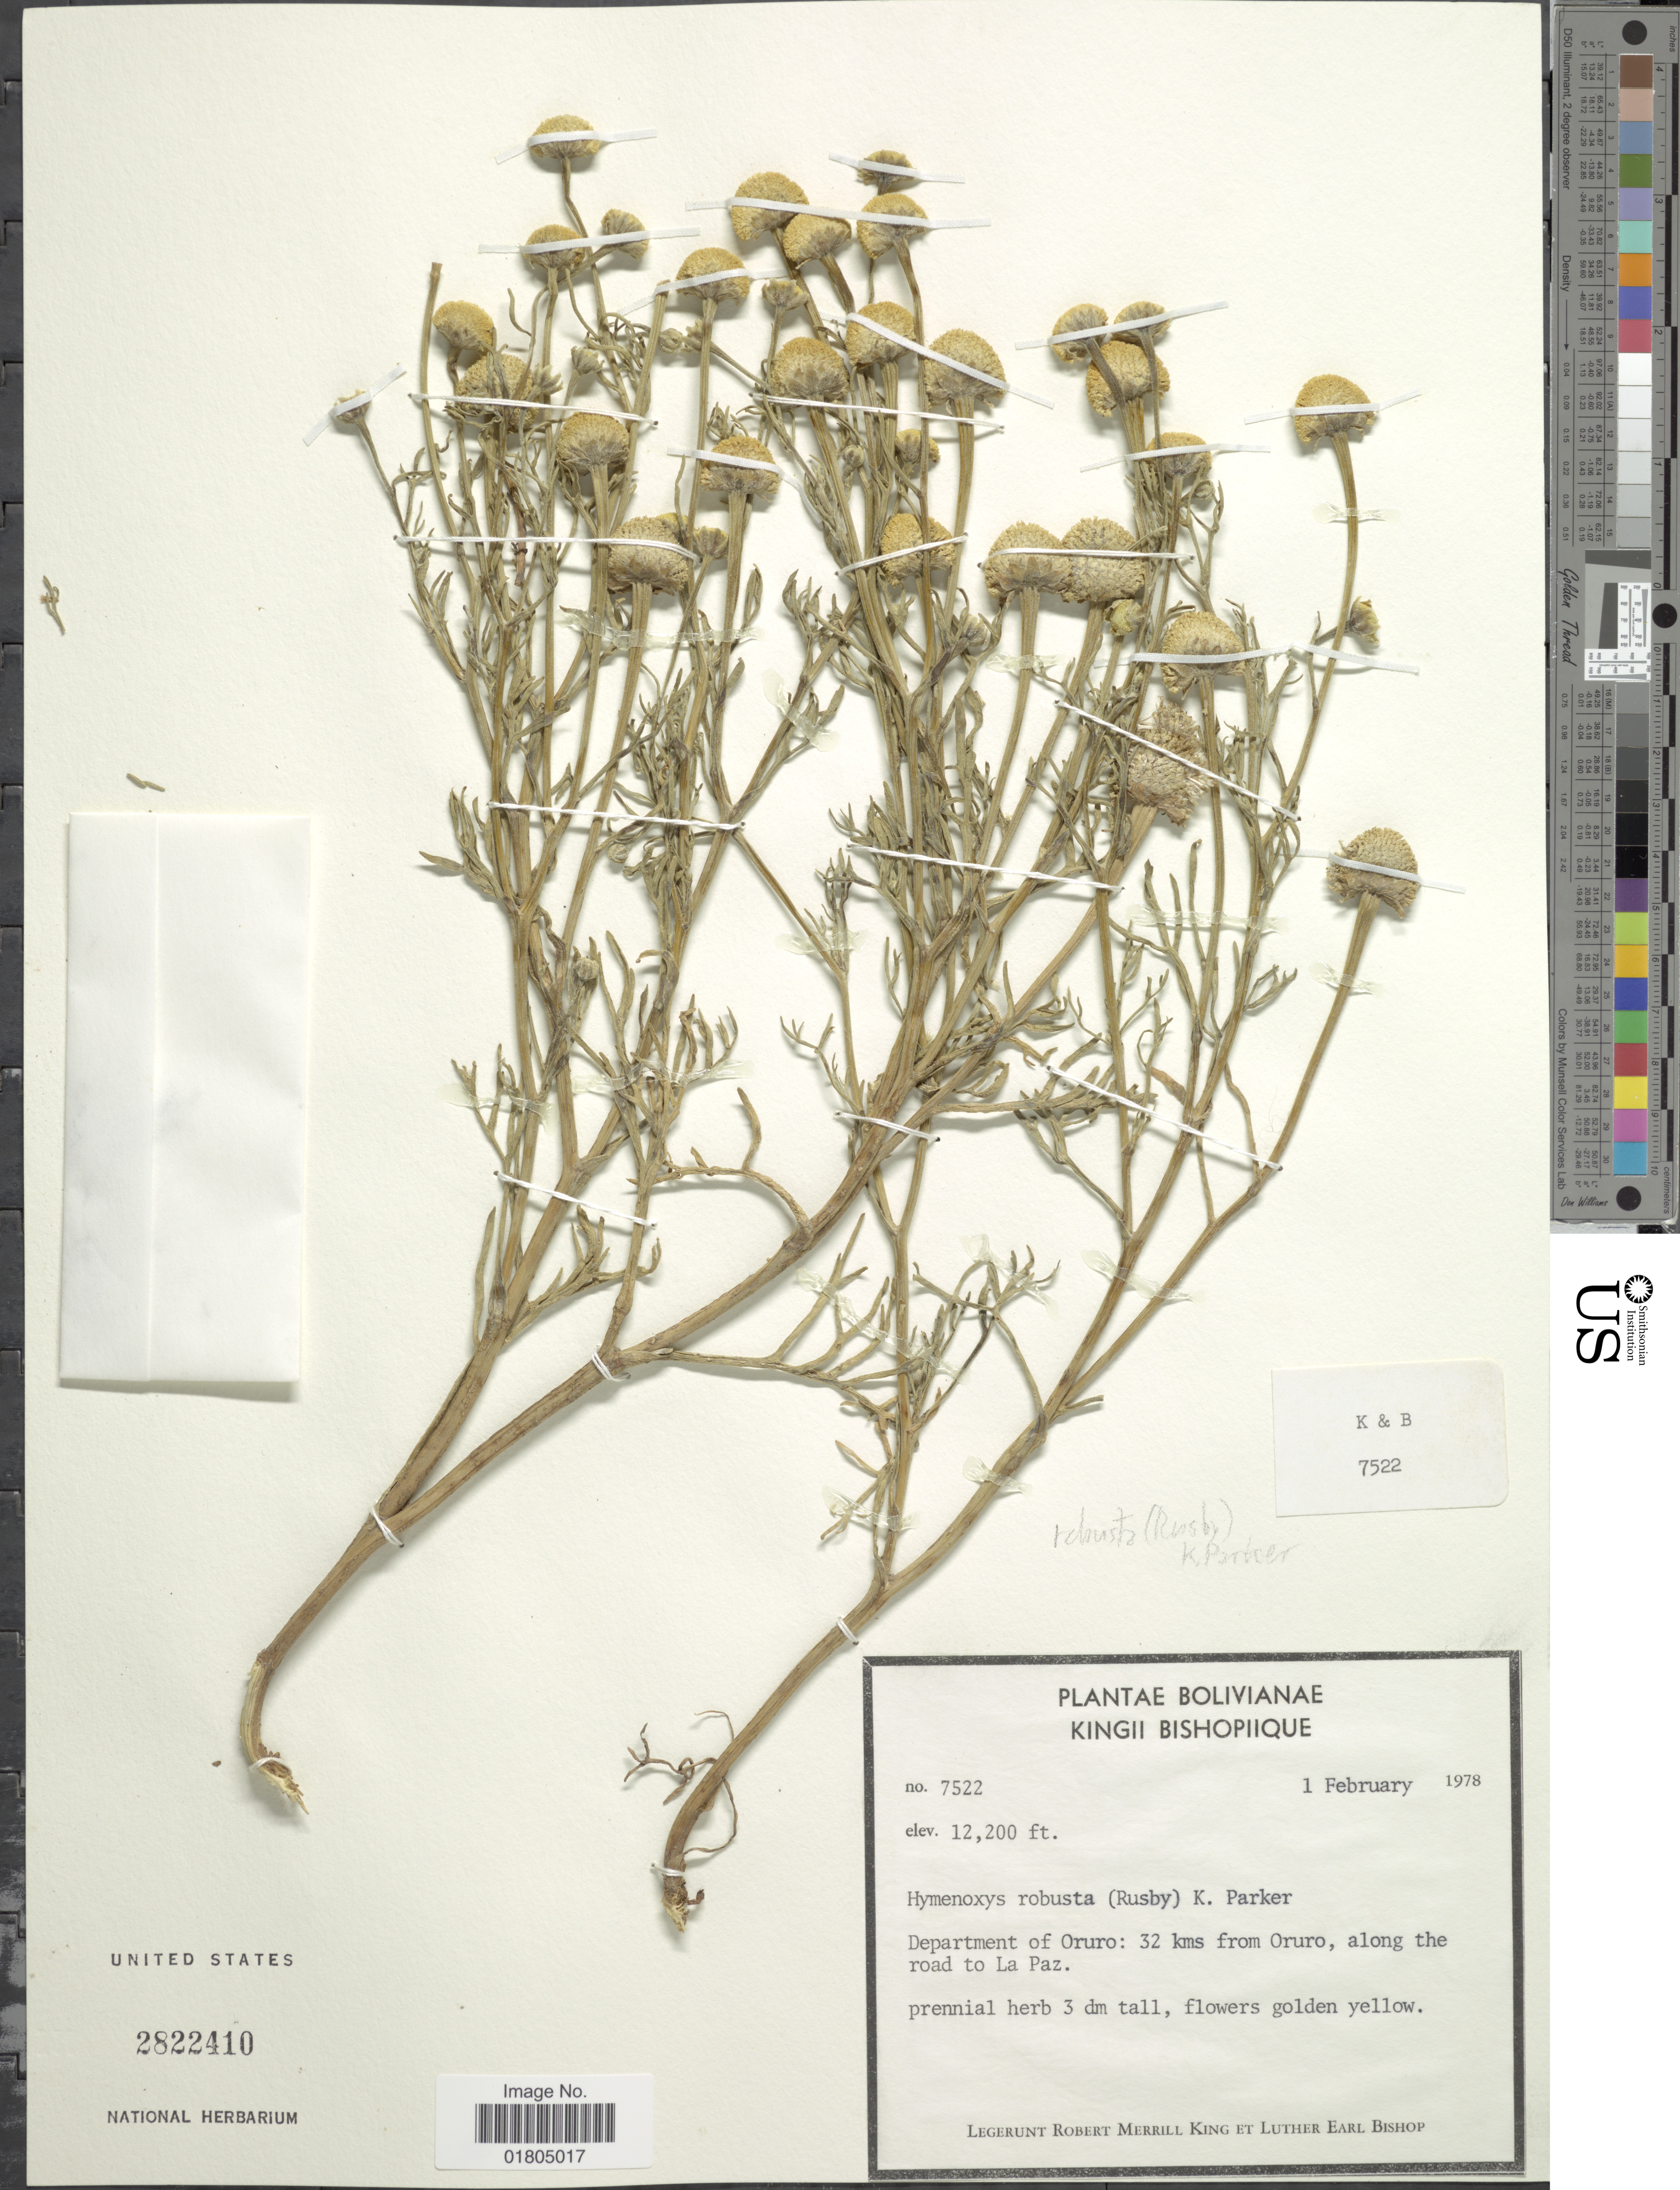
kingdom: Plantae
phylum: Tracheophyta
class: Magnoliopsida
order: Asterales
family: Asteraceae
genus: Hymenoxys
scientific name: Hymenoxys robusta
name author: (Rusby) K.F. Parker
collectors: R. M. King & L. E. Bishop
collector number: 7522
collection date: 1978-02-01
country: Bolivia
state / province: Oruro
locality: Department of Oruro: 32 kms from Oruro, along the road to La Paz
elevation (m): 3719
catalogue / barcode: US 2822410